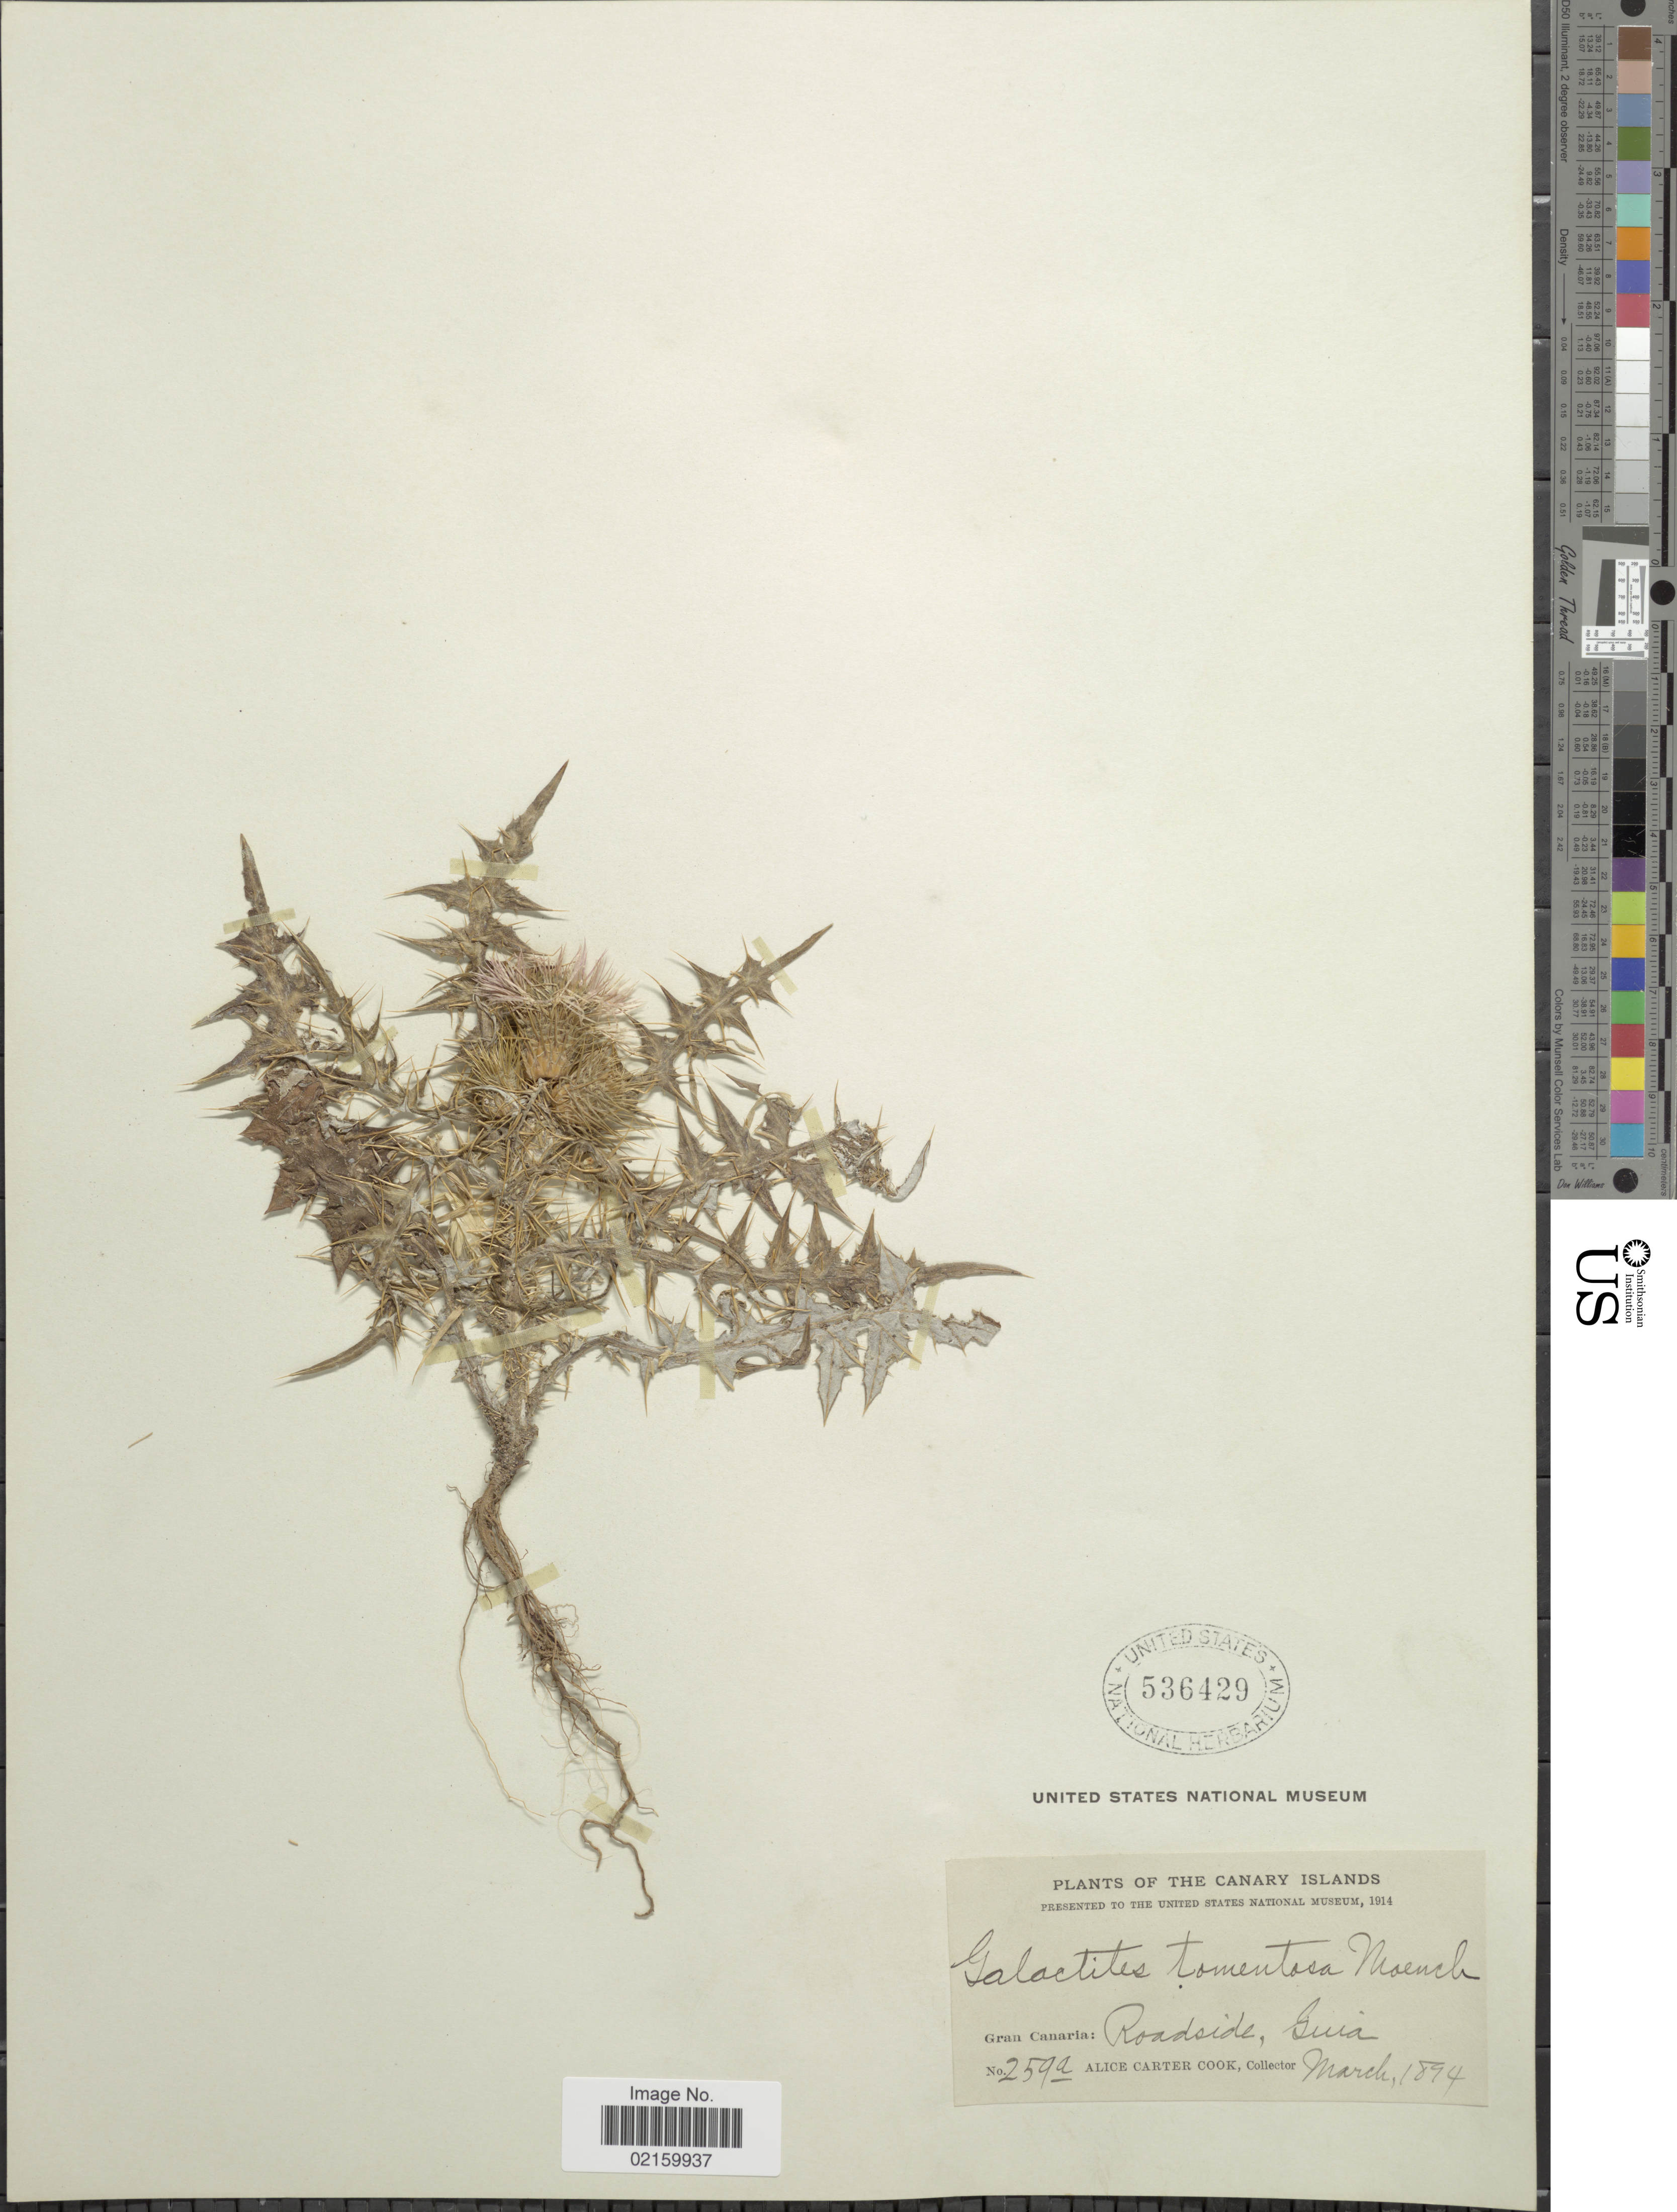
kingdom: Plantae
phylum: Tracheophyta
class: Magnoliopsida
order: Asterales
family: Asteraceae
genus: Galactites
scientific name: Galactites tomentosa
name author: Moench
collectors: Alice C. Cook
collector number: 259a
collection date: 1894-03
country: Spain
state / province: Canarias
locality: The Canary Islands. Gran Canaria: Guia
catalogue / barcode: US 536429